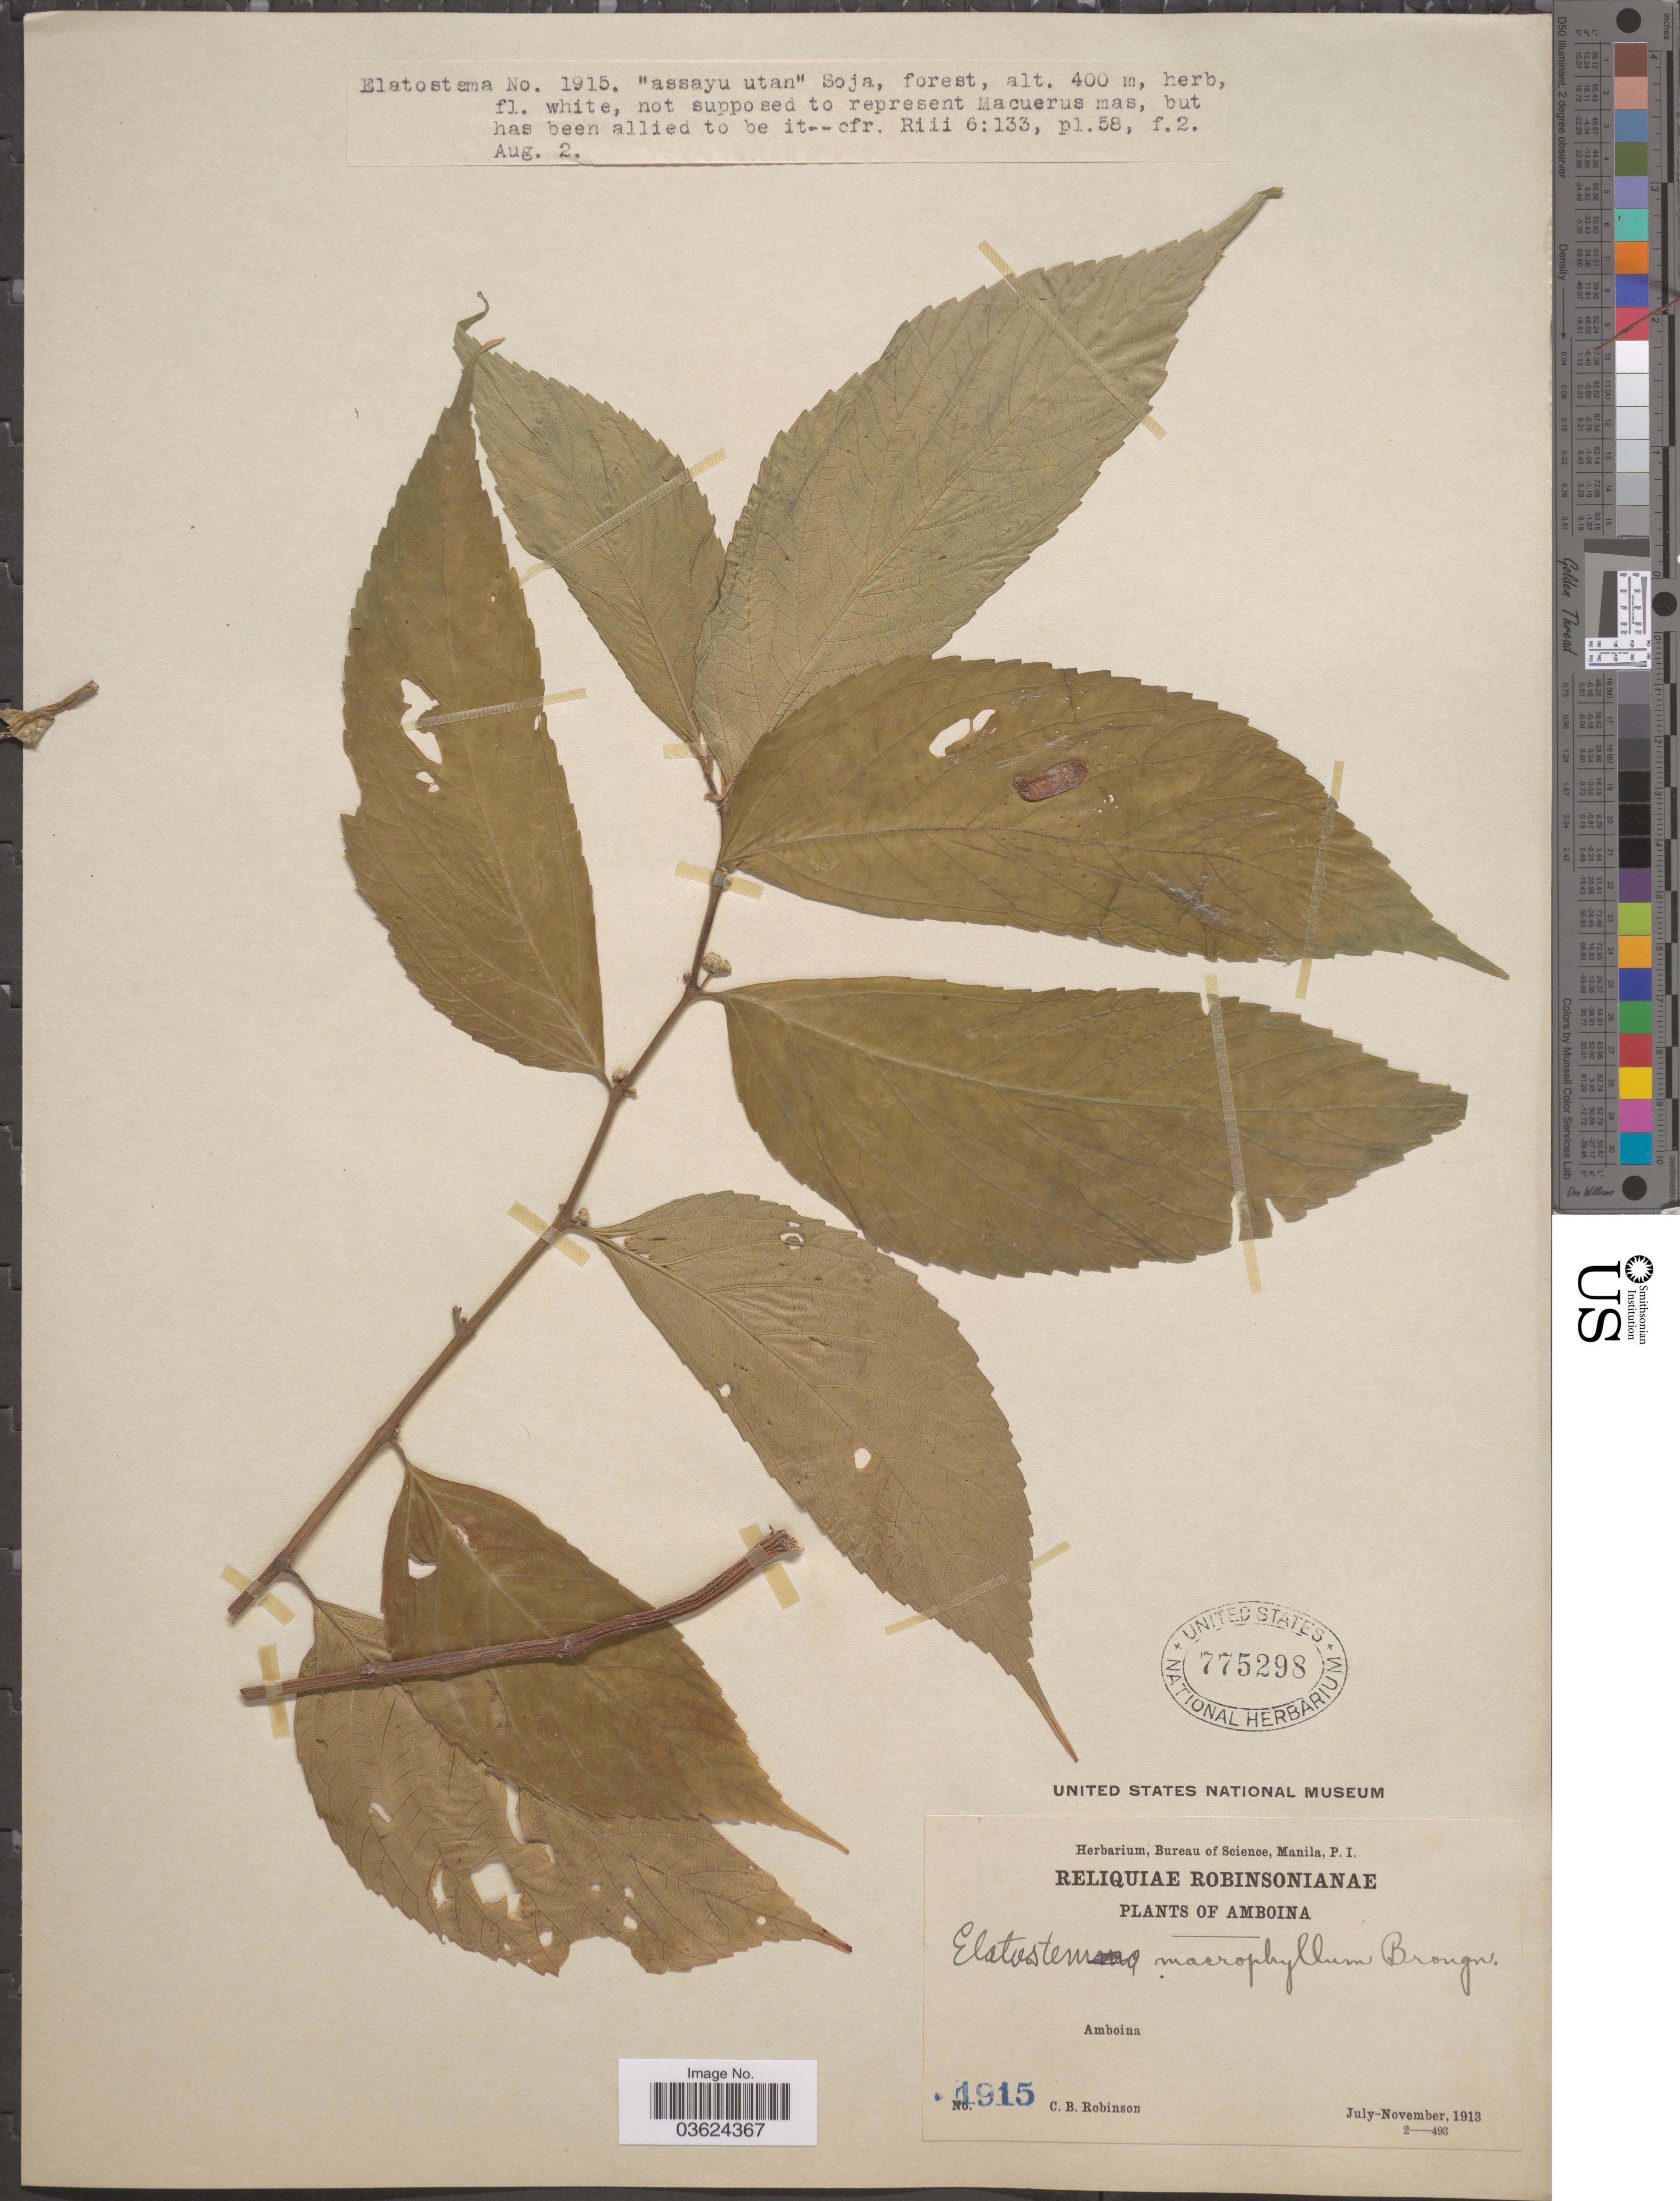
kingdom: Plantae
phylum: Tracheophyta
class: Magnoliopsida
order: Rosales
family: Urticaceae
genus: Elatostema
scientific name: Elatostema macrophyllum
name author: Brongn.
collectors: C. Robinson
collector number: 1915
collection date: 1913-08-02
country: Indonesia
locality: Amboina.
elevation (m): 400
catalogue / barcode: US 775298